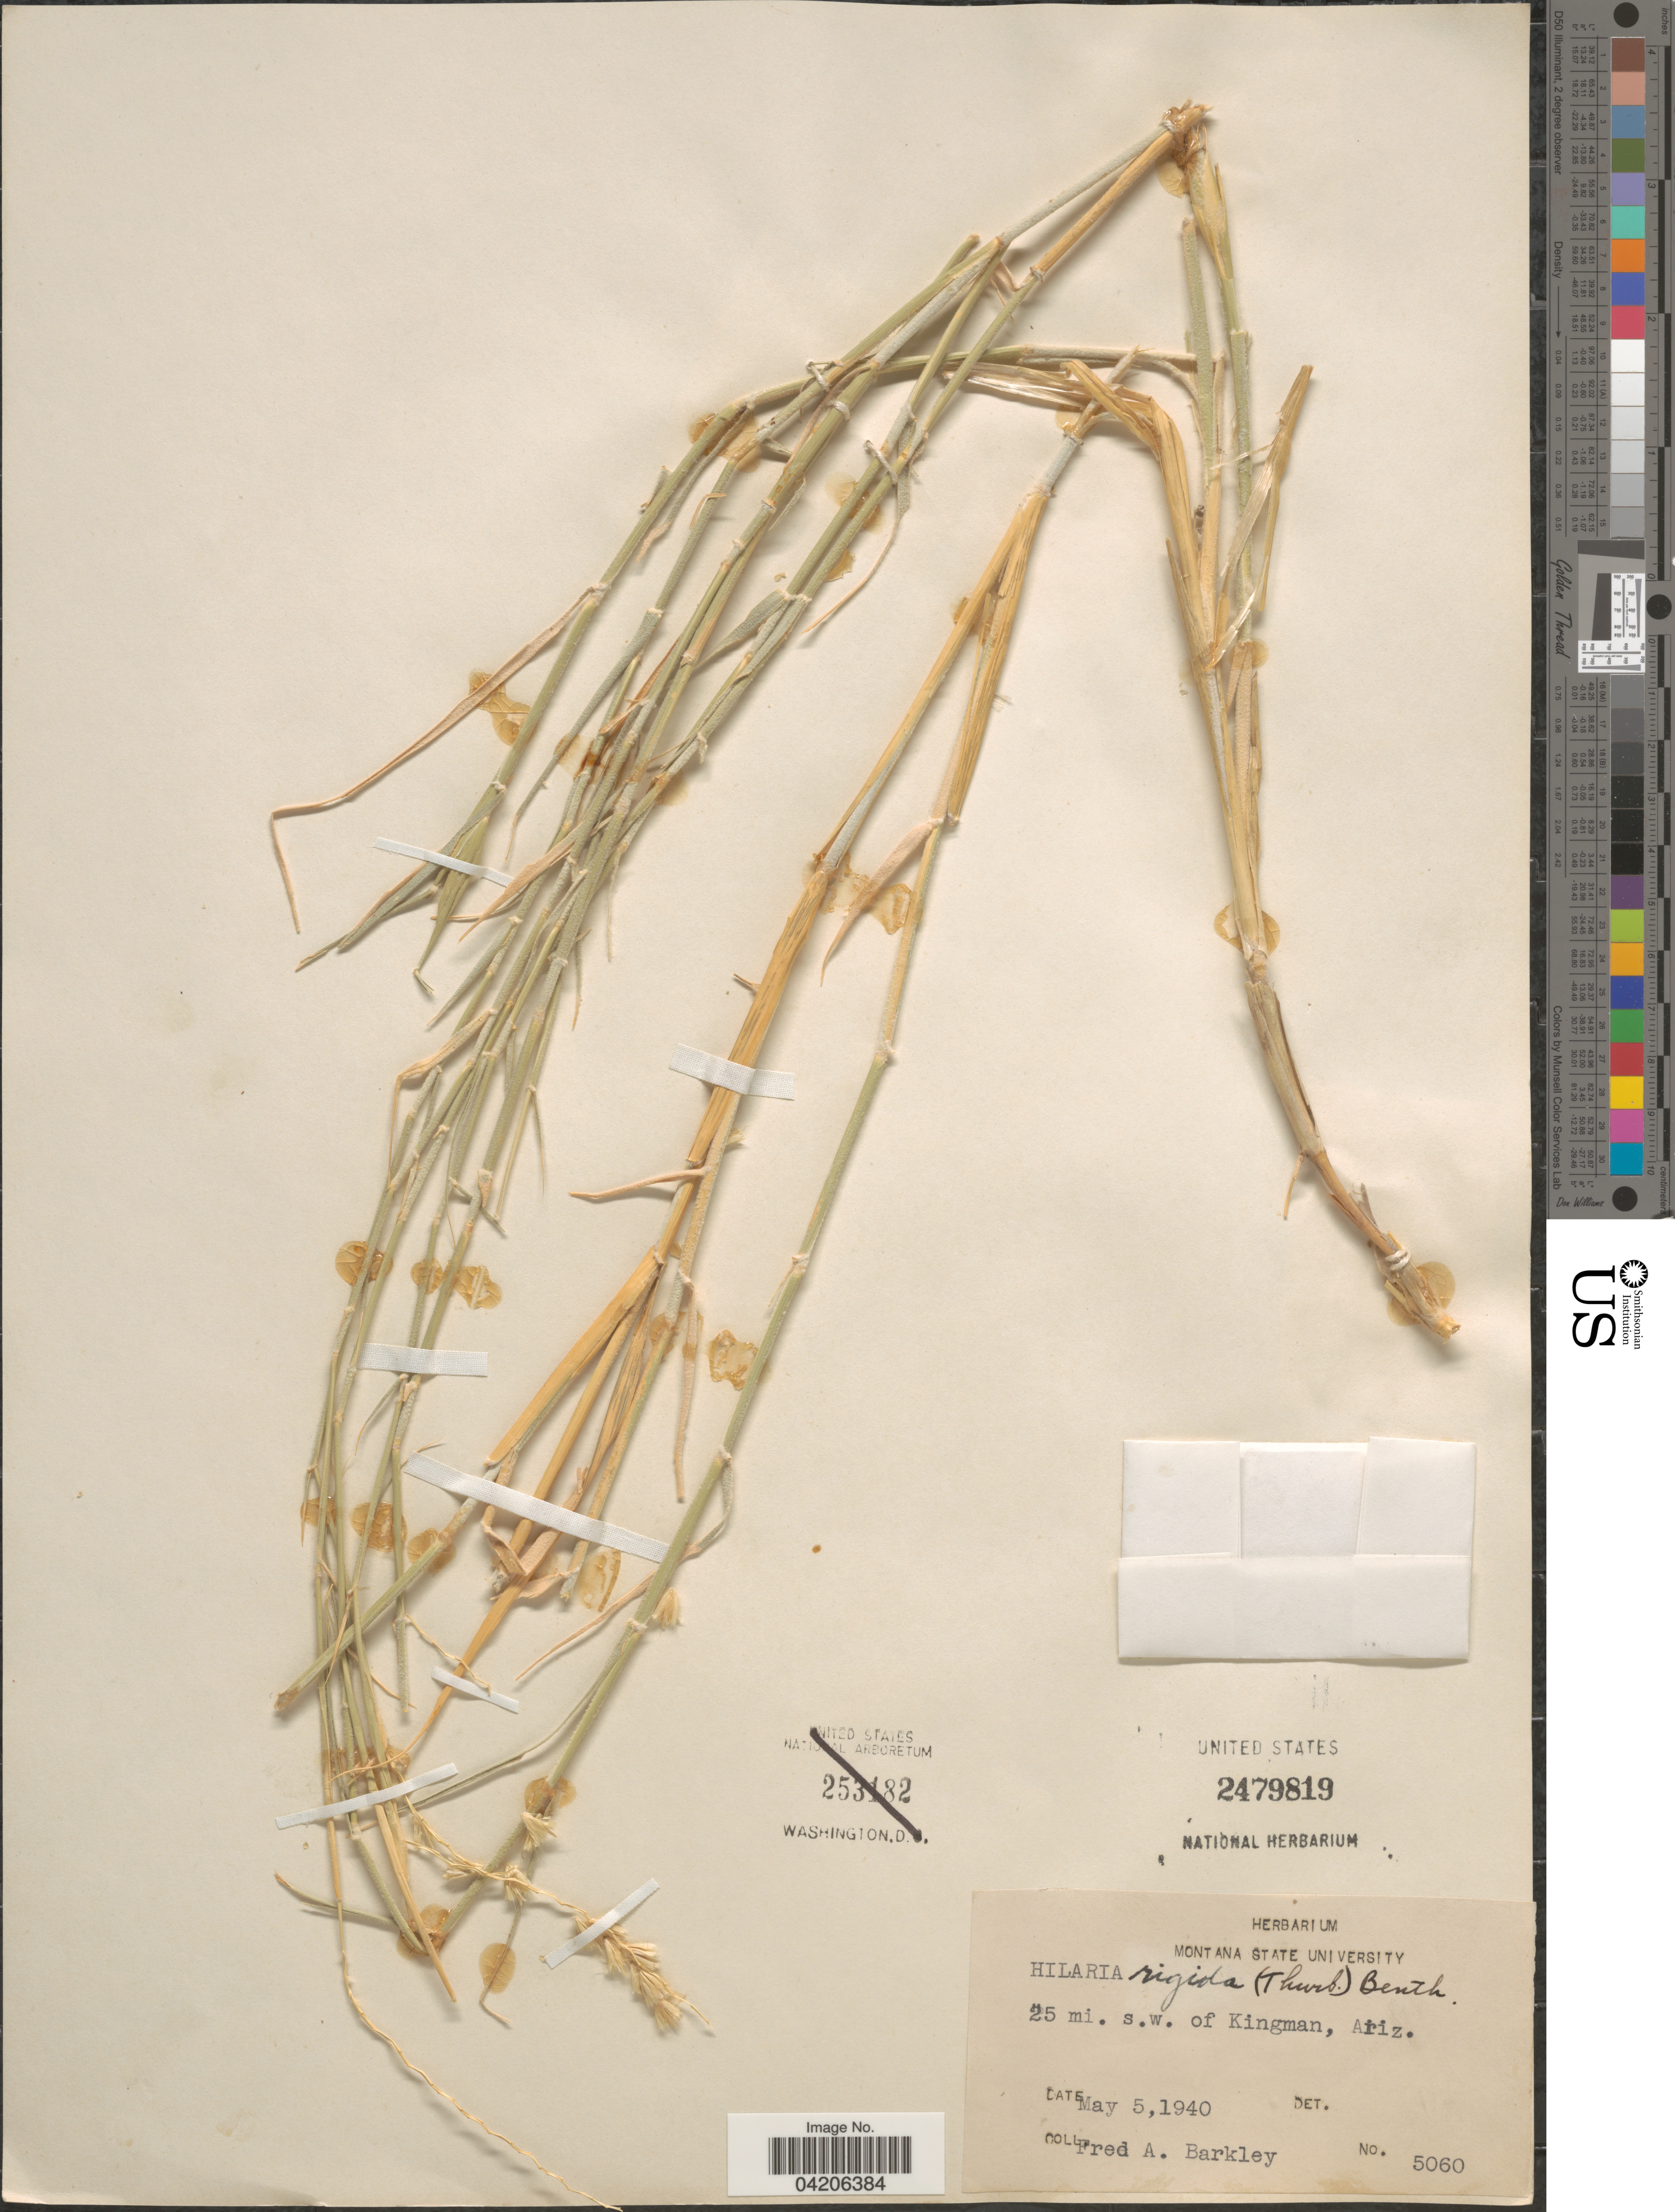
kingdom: Plantae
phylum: Tracheophyta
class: Liliopsida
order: Poales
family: Poaceae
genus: Hilaria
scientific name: Hilaria rigida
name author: (Thurb.) Benth. ex Scribn.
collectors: F. A. Barkley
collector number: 5060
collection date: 1940-05-05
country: United States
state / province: Arizona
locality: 25 mi. s.w. of Kingman.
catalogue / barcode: US 2479819